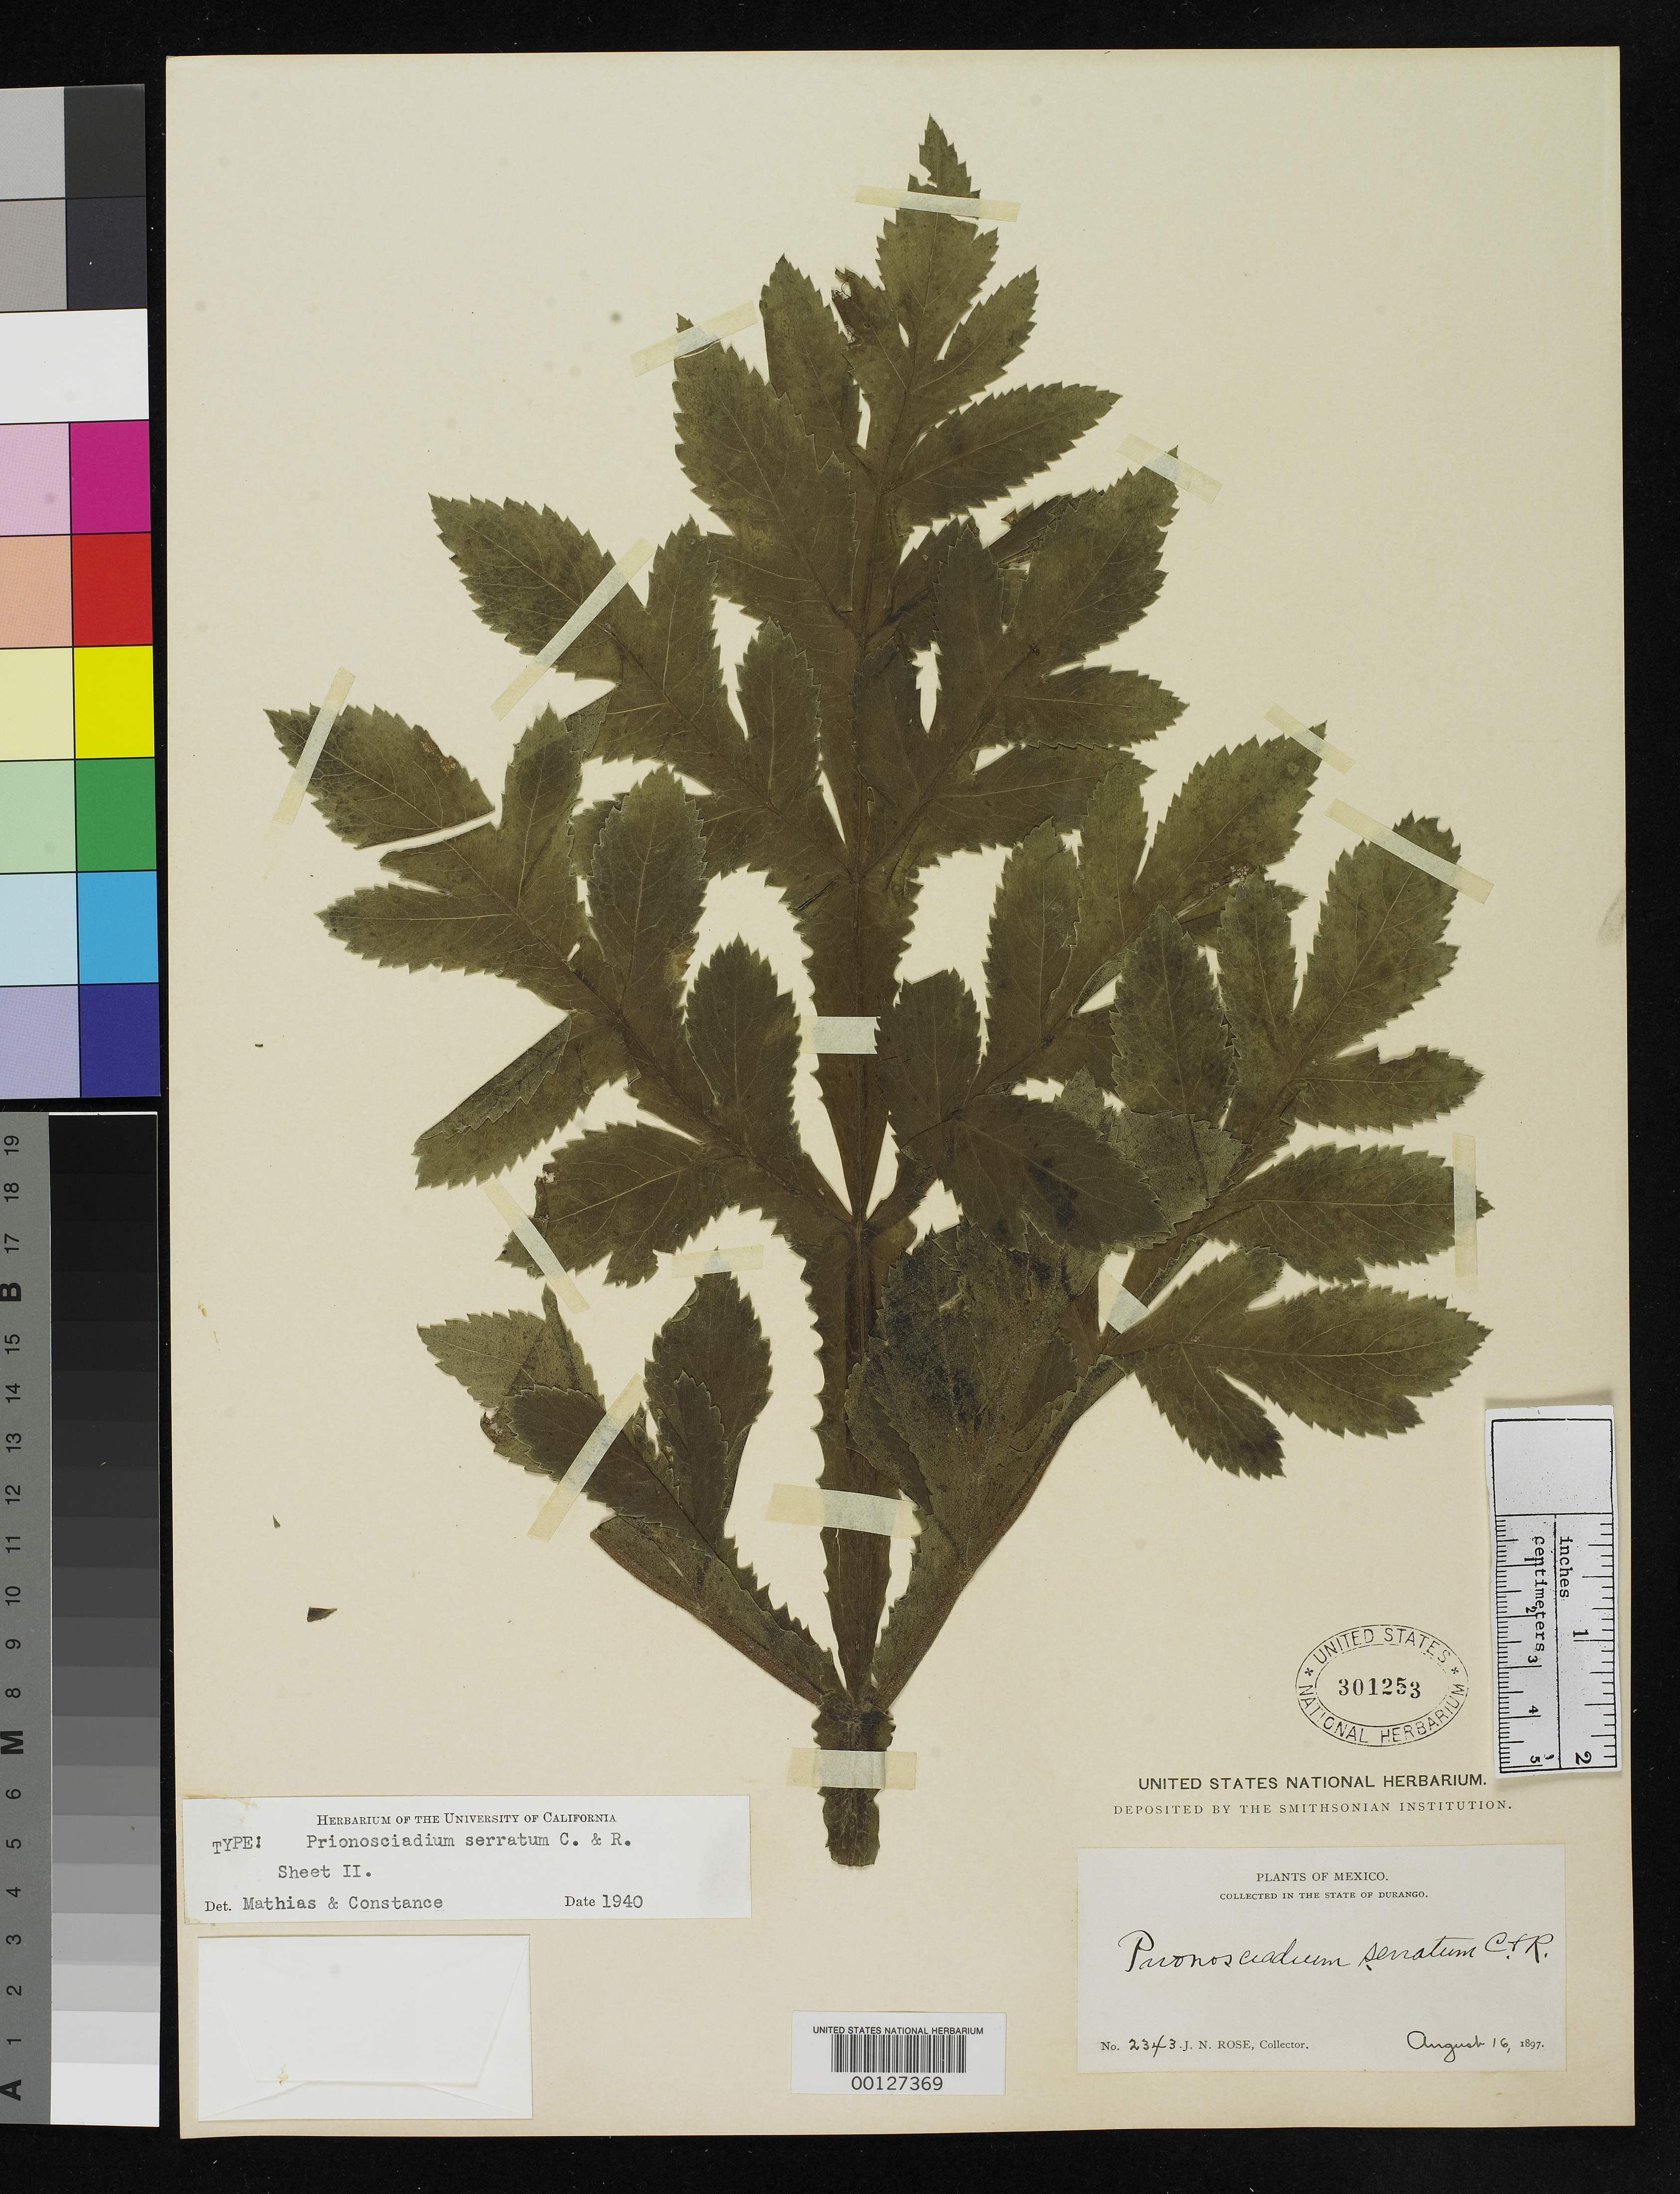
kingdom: Plantae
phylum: Tracheophyta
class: Magnoliopsida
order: Apiales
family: Apiaceae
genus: Prionosciadium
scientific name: Prionosciadium serratum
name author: J.M. Coult. & Rose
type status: Syntype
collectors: J. N. Rose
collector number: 2343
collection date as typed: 16 Aug 1897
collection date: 1897-08-16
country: Mexico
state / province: Durango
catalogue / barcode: US 301253